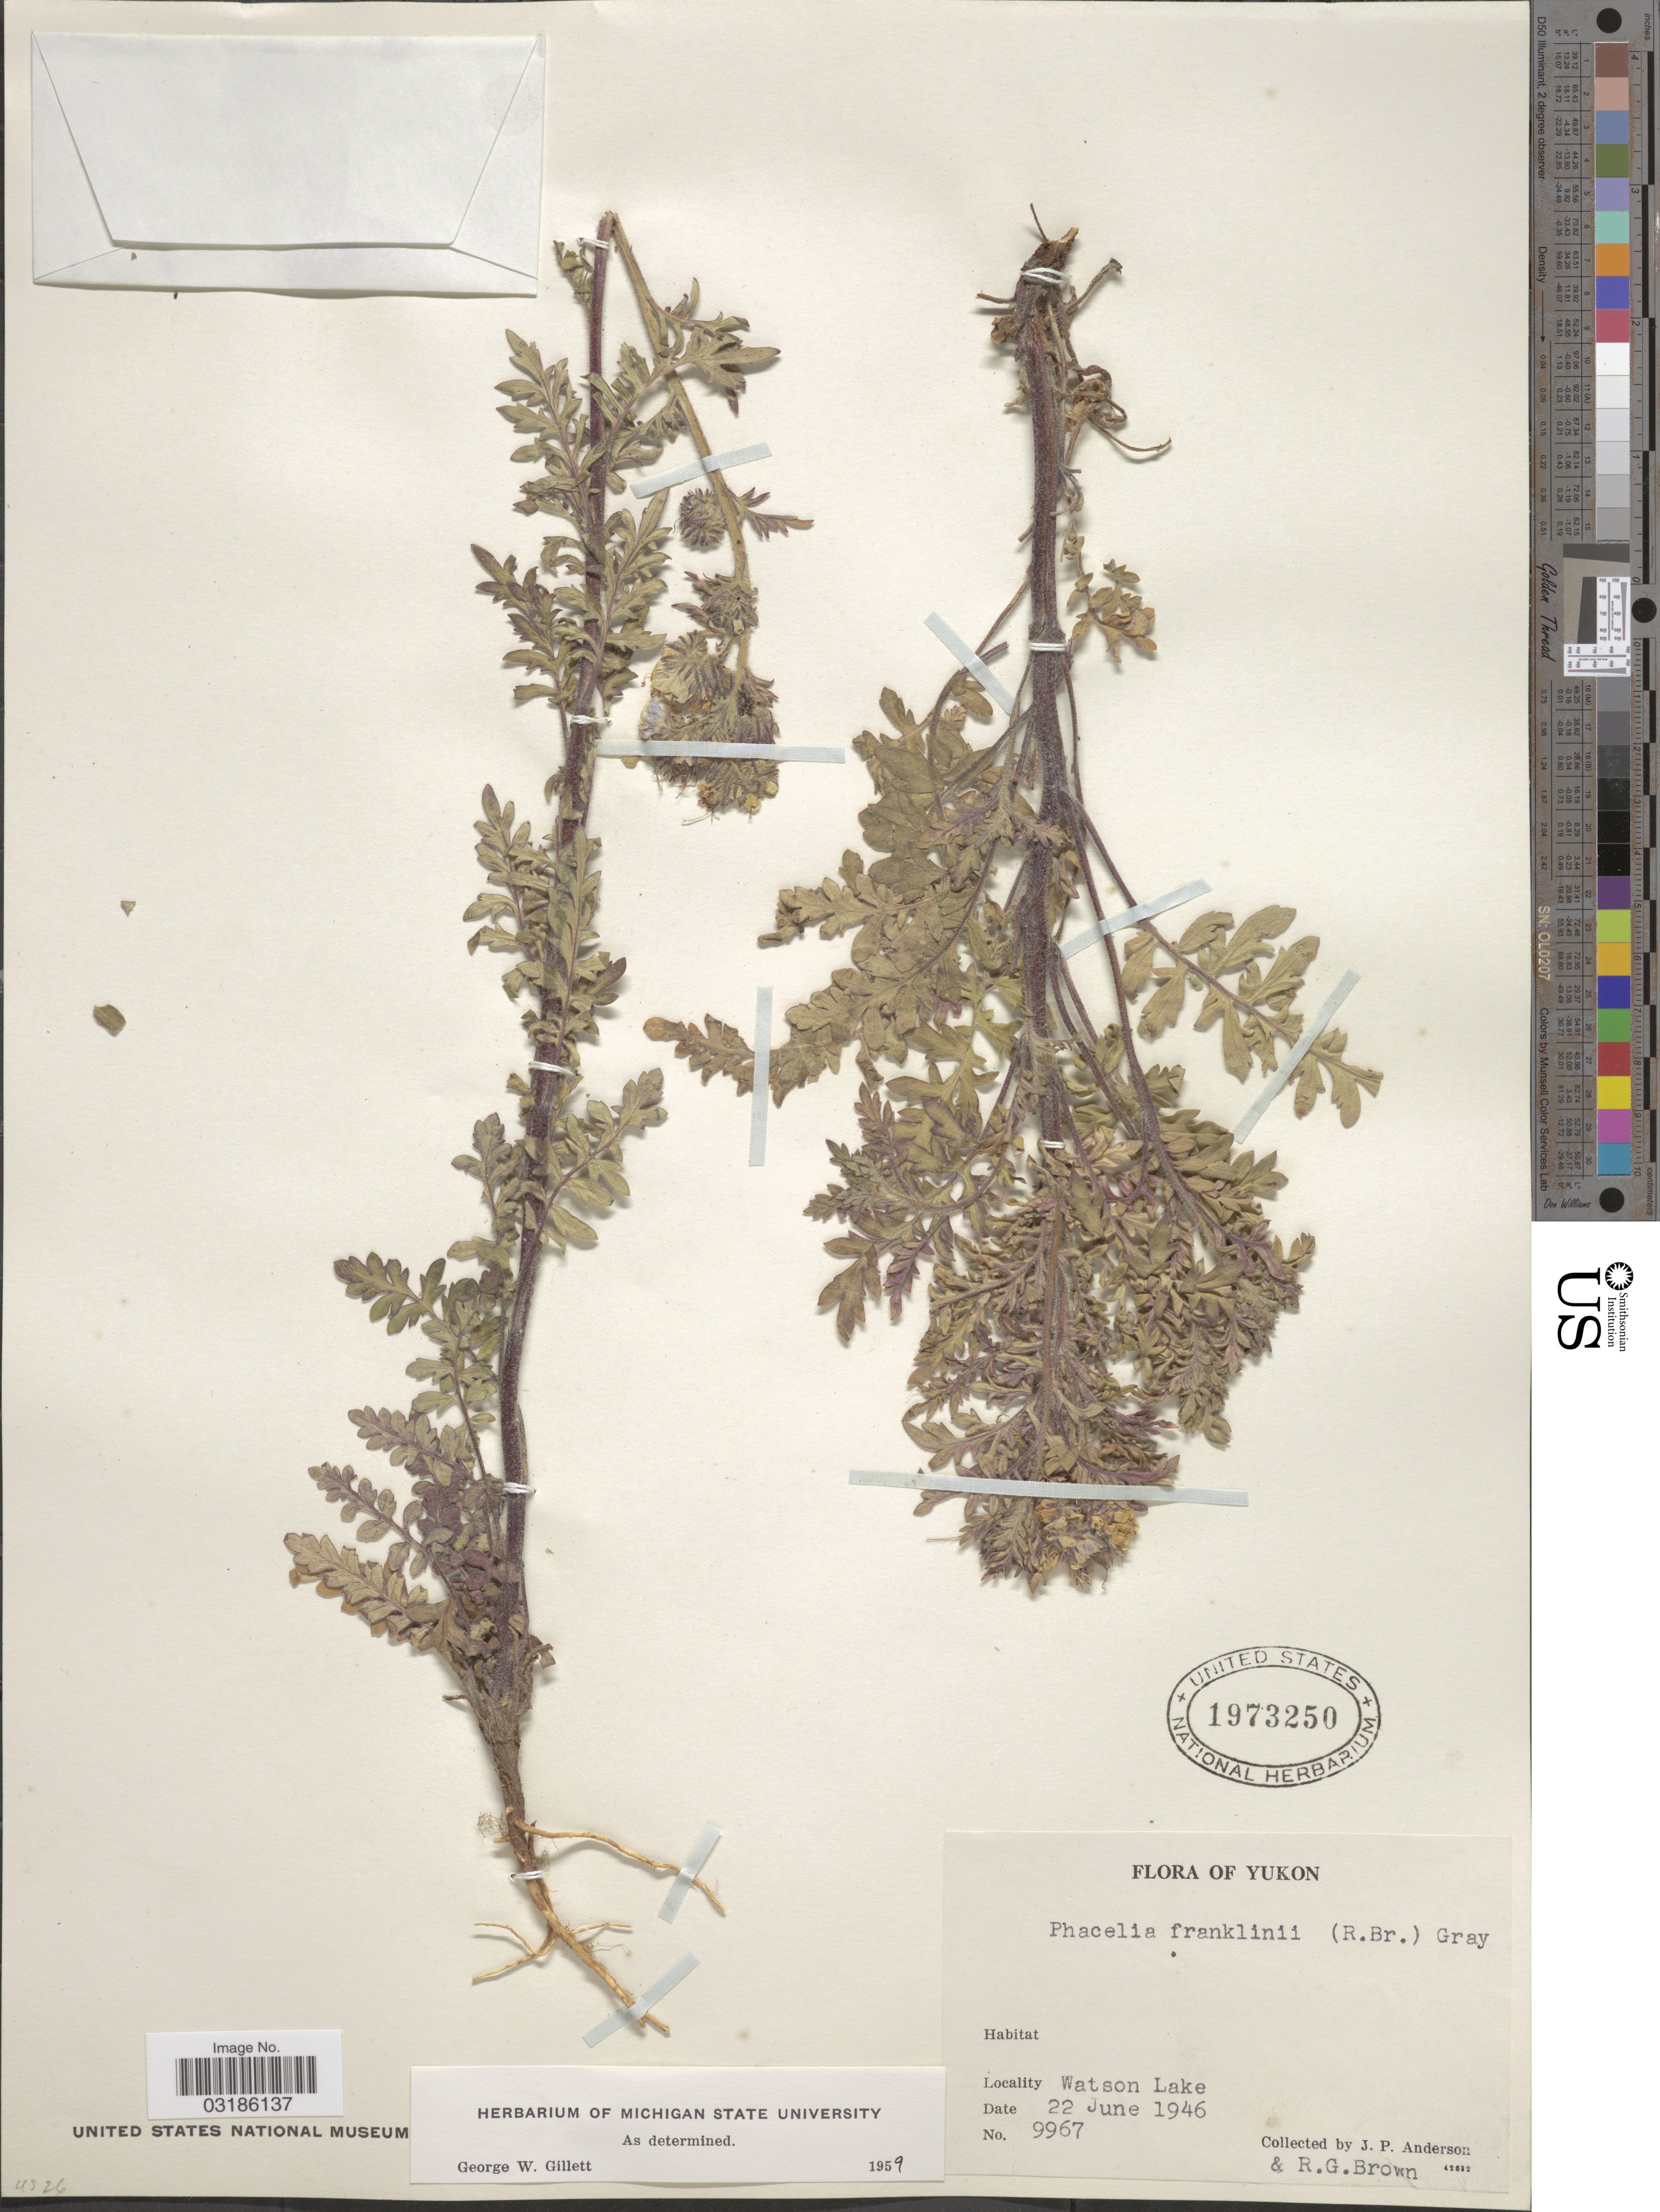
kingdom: Plantae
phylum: Tracheophyta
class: Magnoliopsida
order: Boraginales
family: Hydrophyllaceae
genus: Phacelia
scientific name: Phacelia franklinii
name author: Nutt.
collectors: J. P. Anderson & R. G. Brown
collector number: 9967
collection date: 1946-06-22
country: Canada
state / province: Yukon Territory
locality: Watson Lake. Yukon.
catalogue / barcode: US 1973250